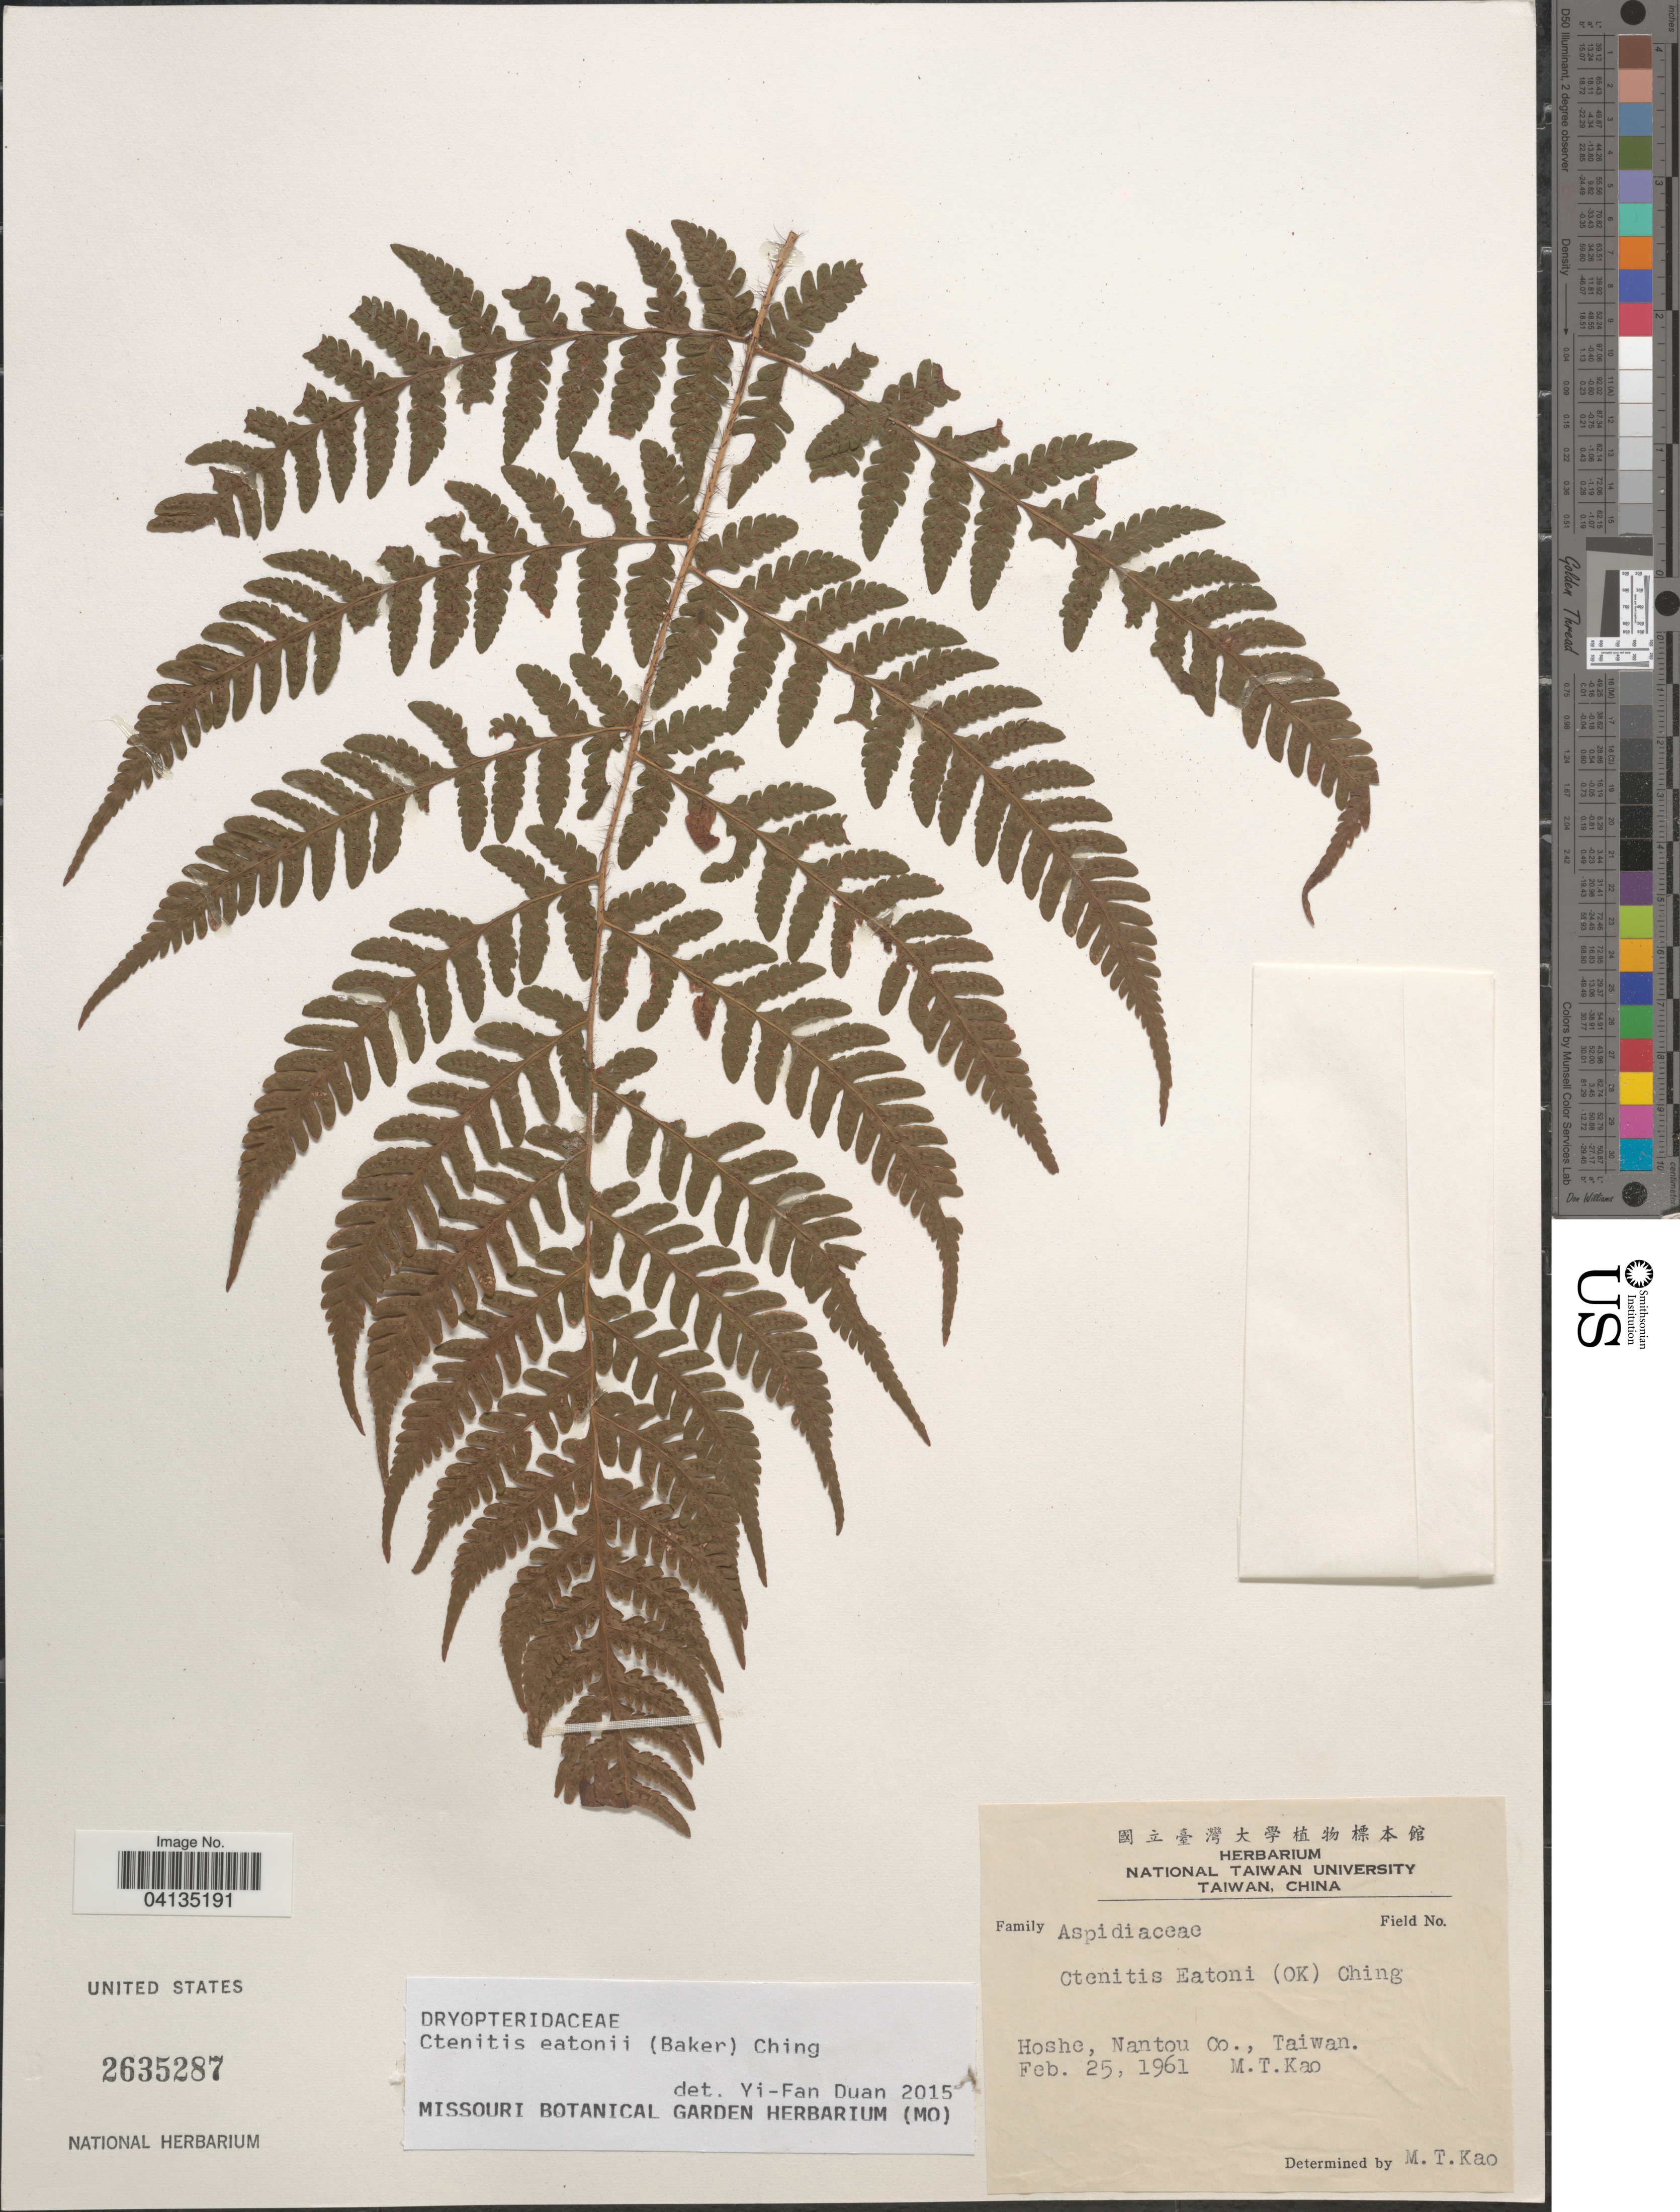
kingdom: Plantae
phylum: Tracheophyta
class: Polypodiopsida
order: Polypodiales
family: Dryopteridaceae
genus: Ctenitis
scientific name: Ctenitis eatonii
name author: (Baker) Ching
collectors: M. T. Kao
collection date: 1961-02-25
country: Taiwan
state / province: Nantou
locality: Hoshe, Nantou Co.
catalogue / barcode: US 2635287